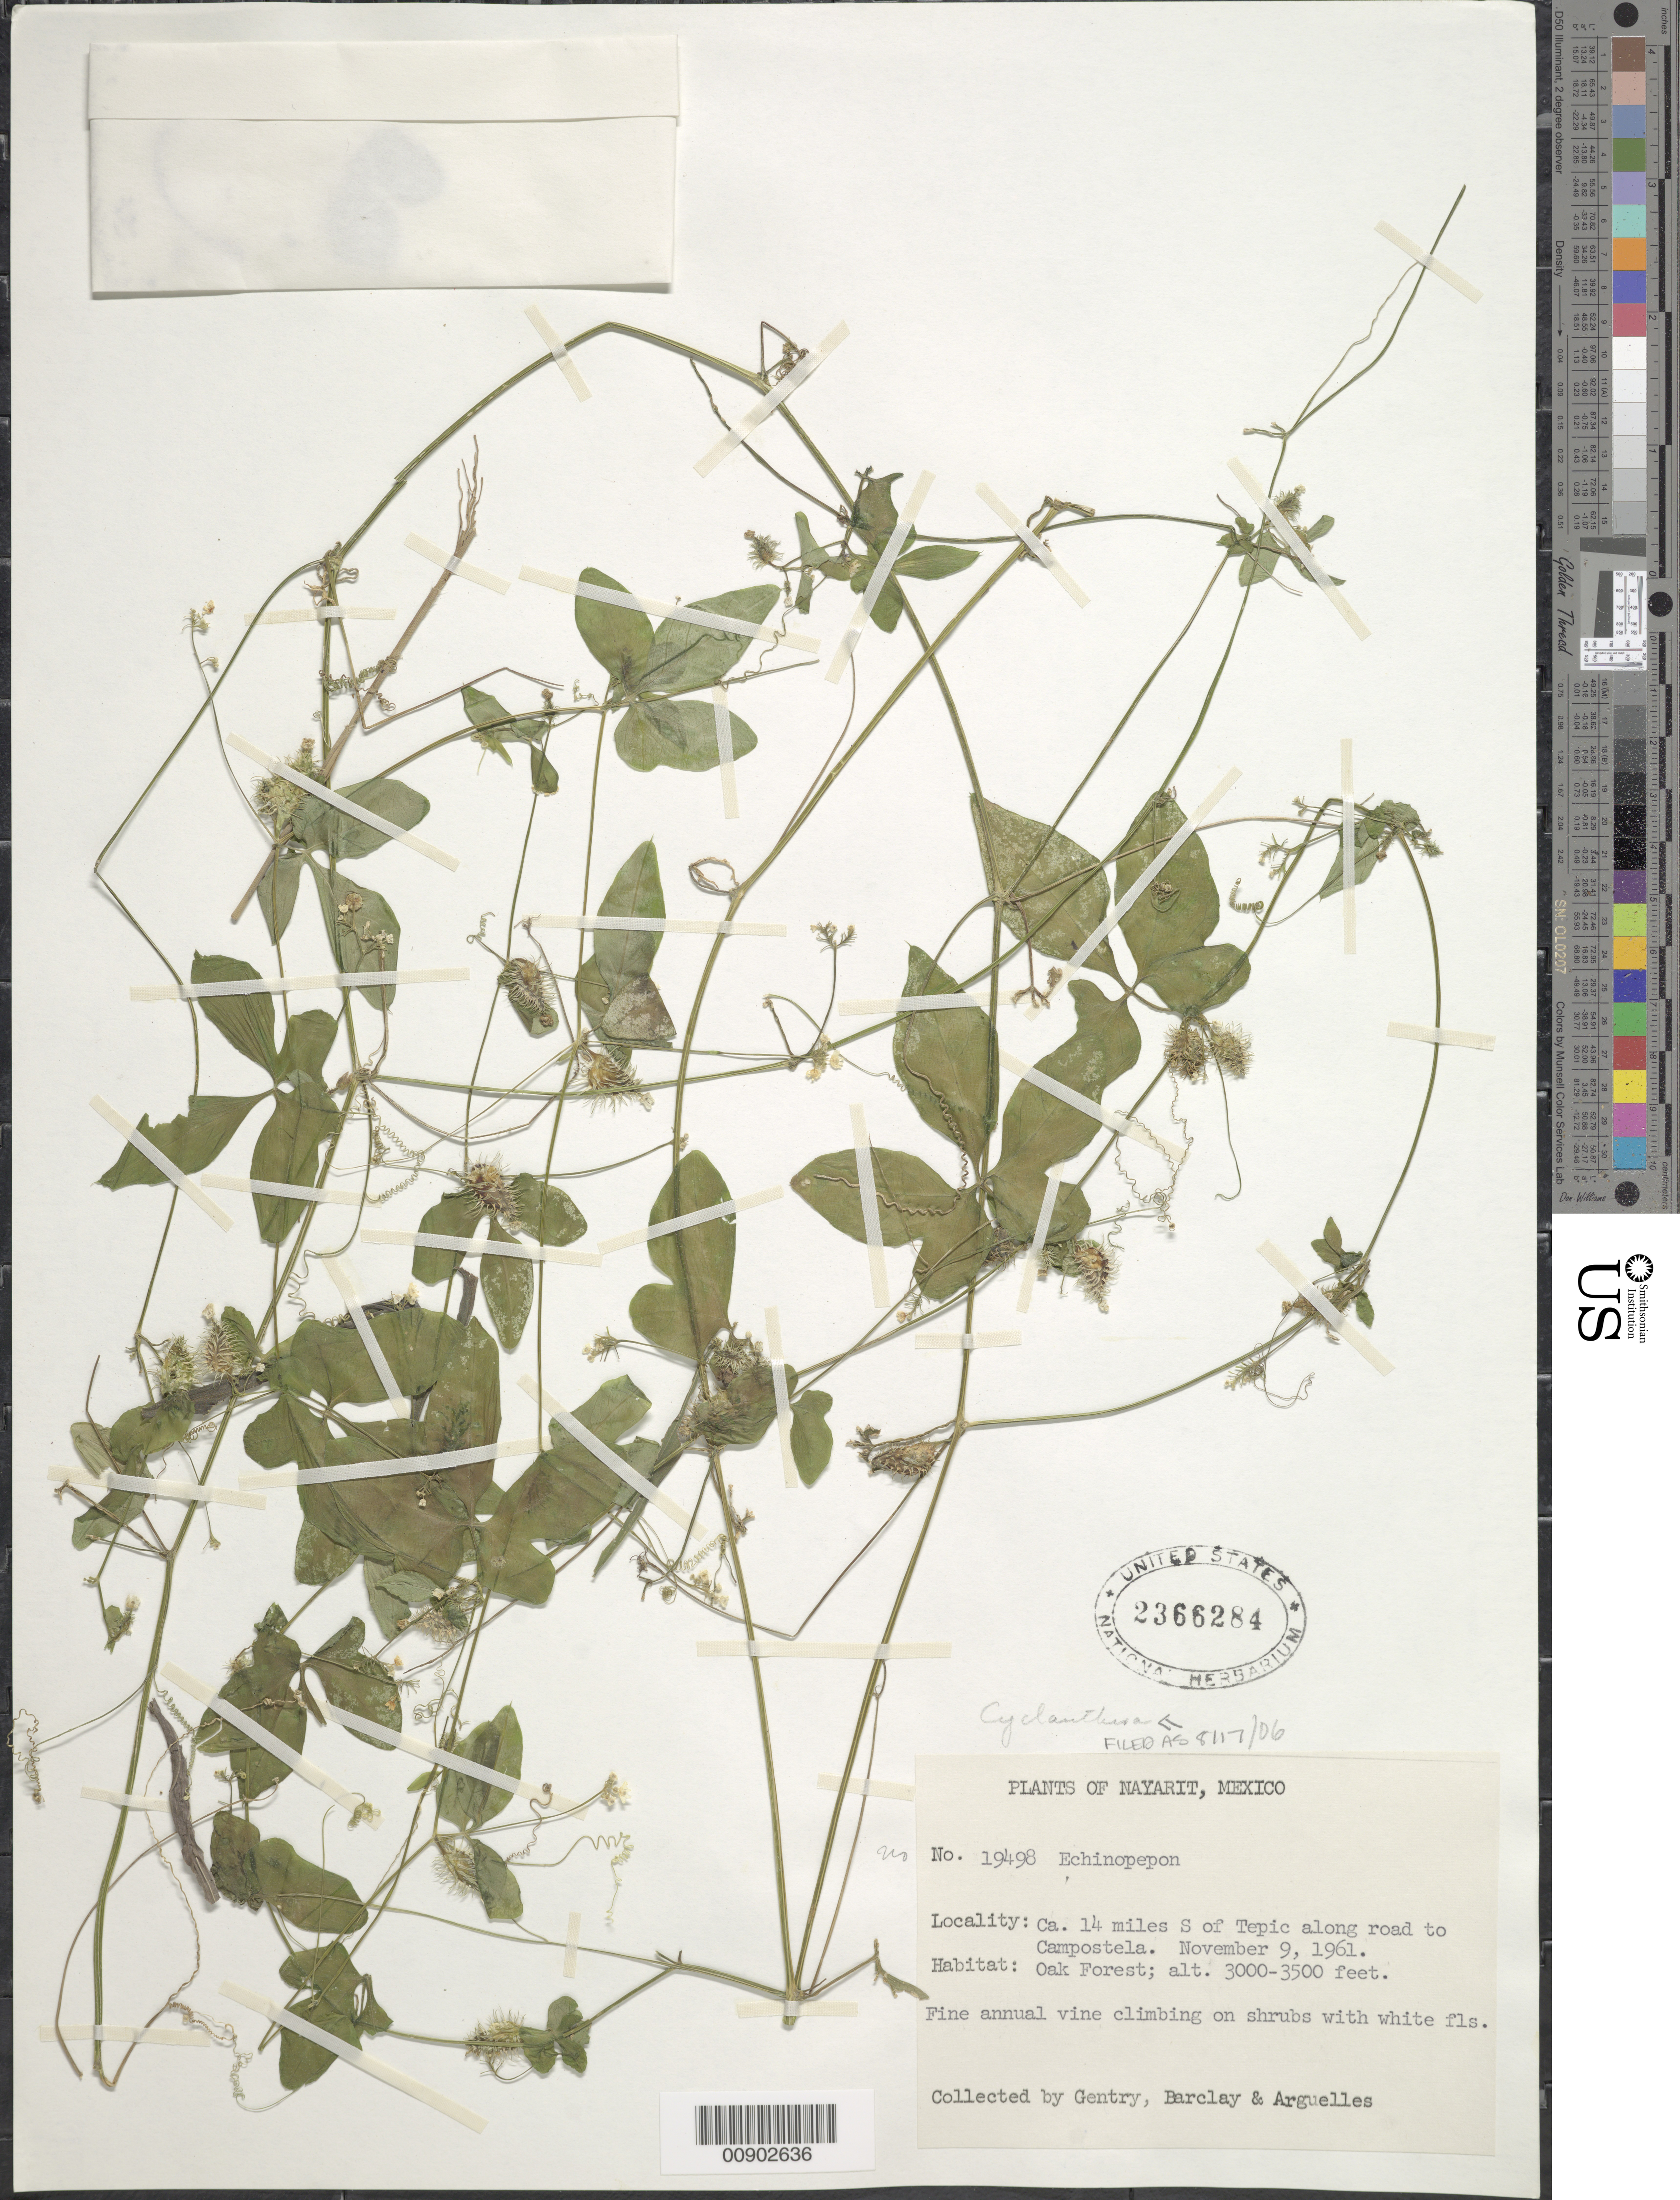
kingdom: Plantae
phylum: Tracheophyta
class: Magnoliopsida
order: Cucurbitales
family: Cucurbitaceae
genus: Cyclanthera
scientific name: Cyclanthera sp.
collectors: Gentry, --, -- Barclay & Arguelles, --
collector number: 19498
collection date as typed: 09 Nov 1961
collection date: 1961-11-09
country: Mexico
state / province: Nayarit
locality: Ca. 14 miles S of Tepic along road to Campostela, Nayarit.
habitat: Oak forest. Climbing on shrubs.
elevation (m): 914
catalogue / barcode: US 2366284